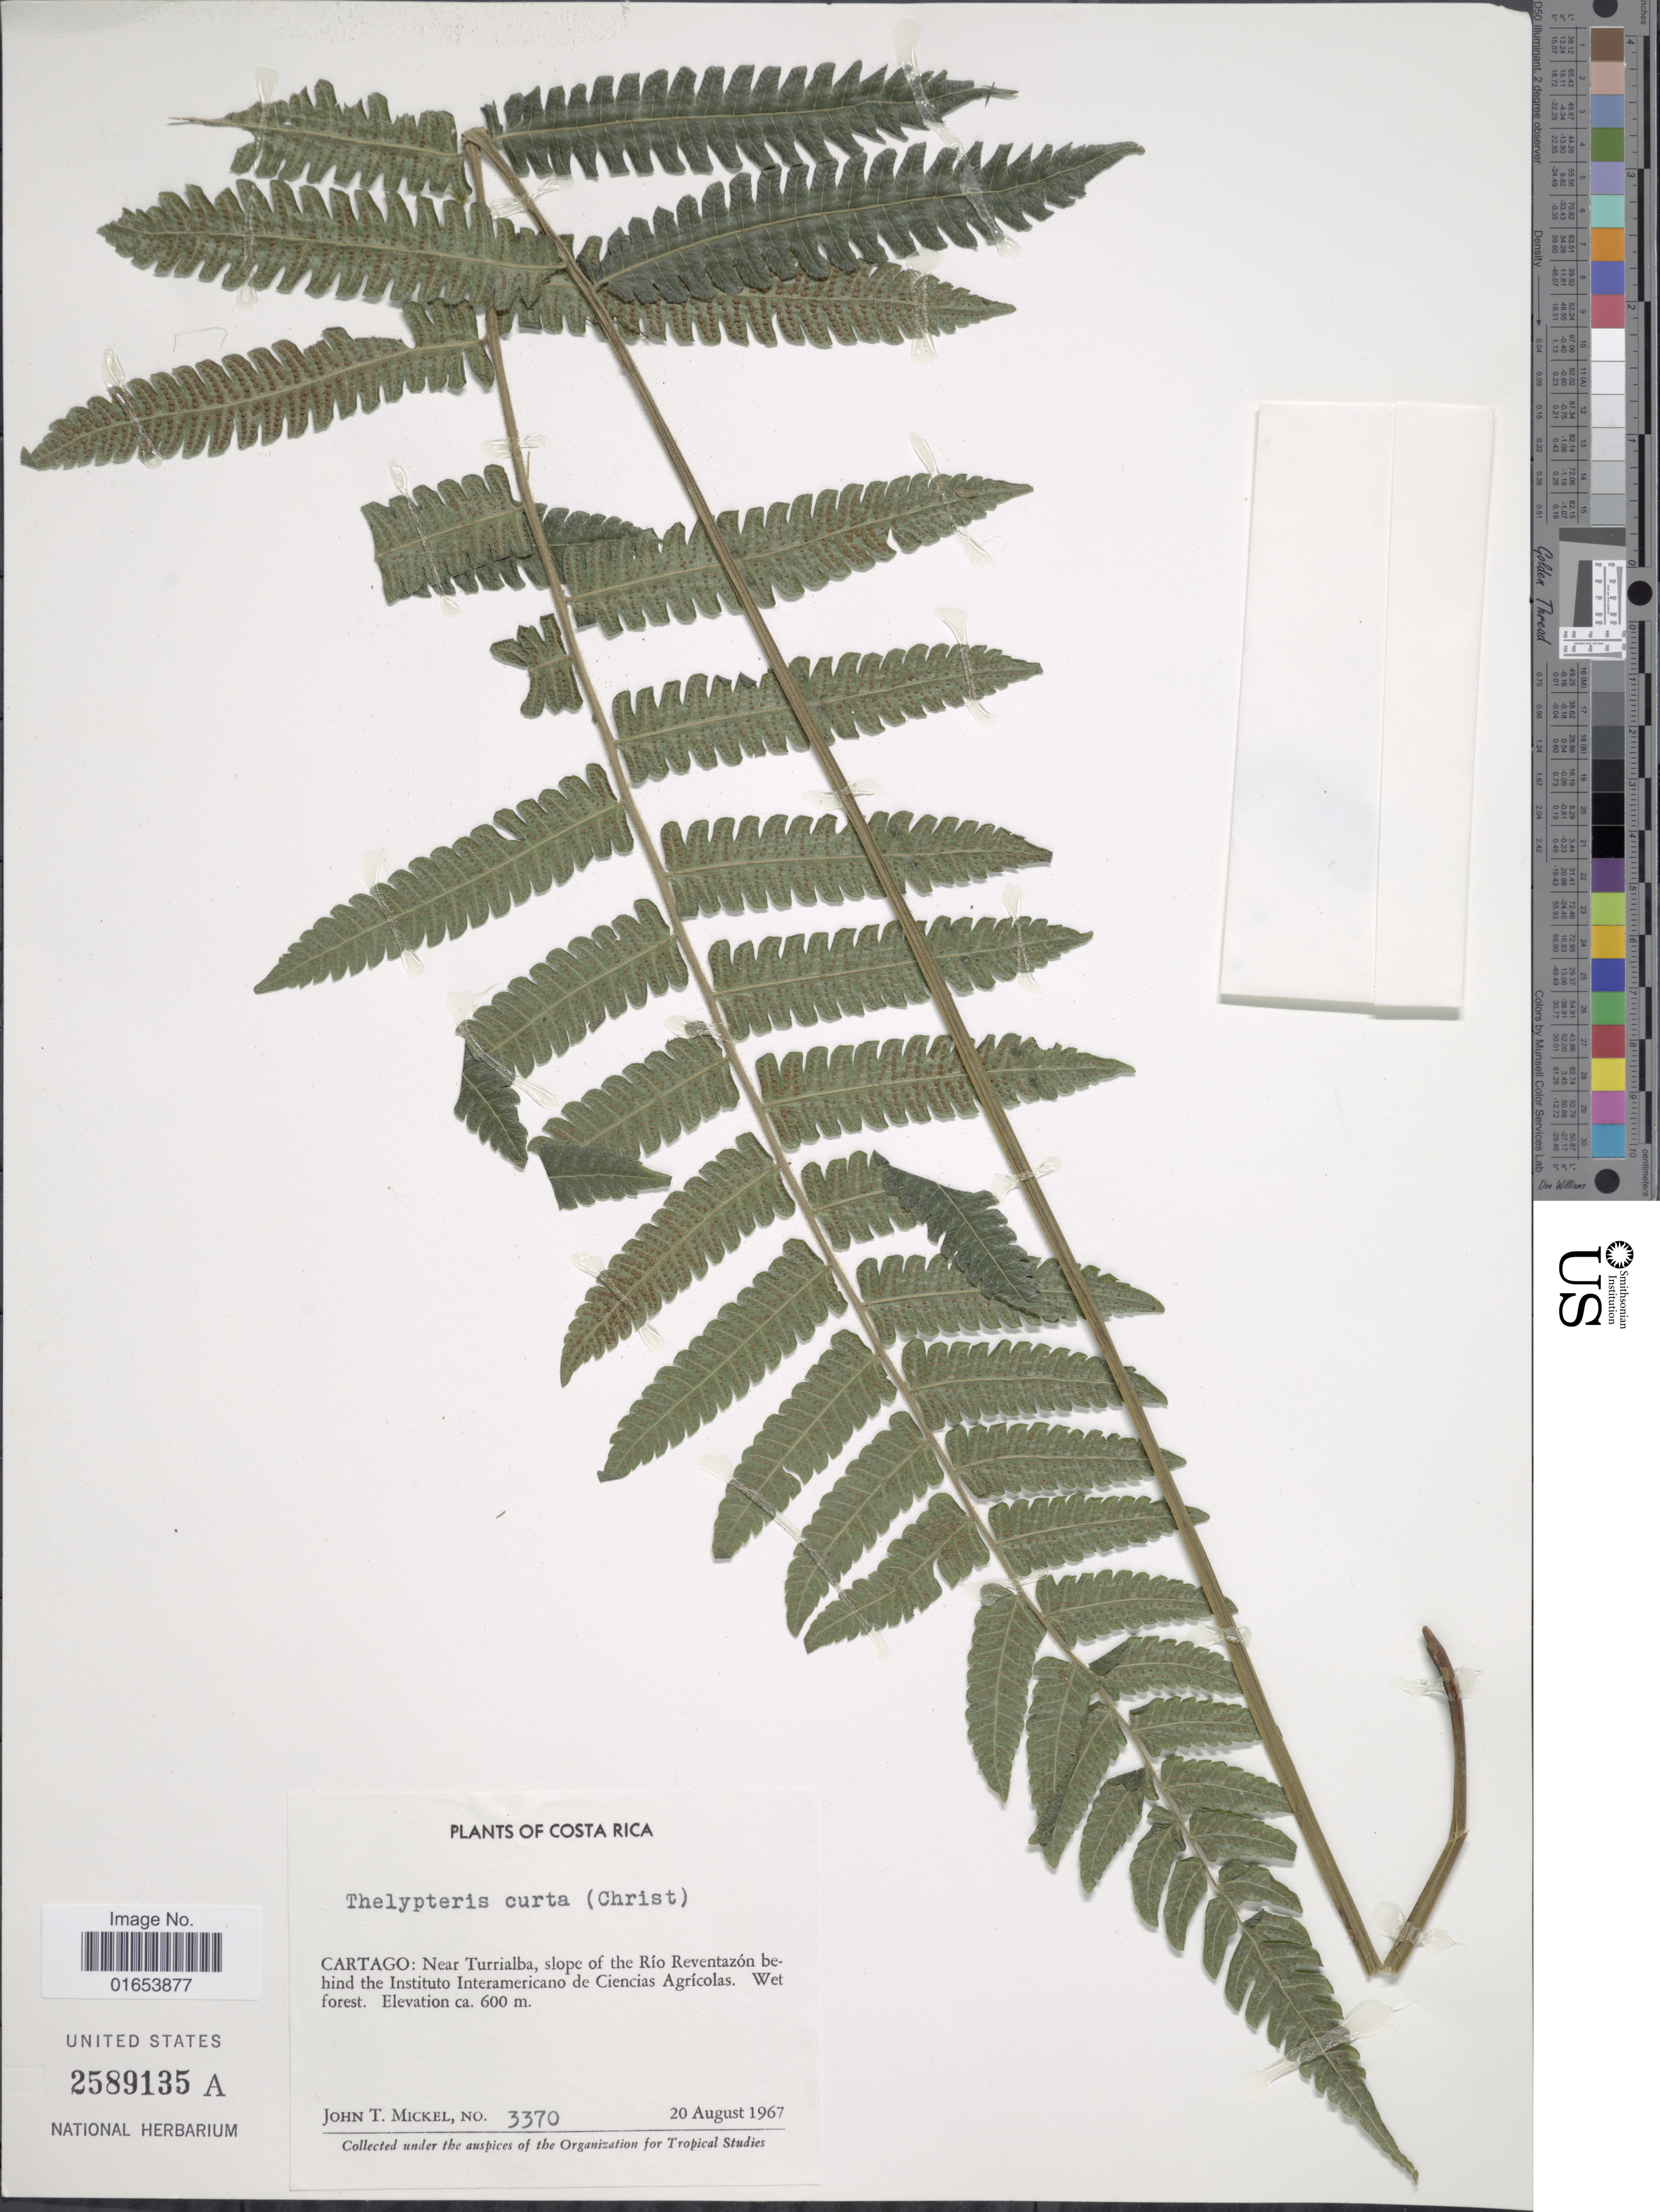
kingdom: Plantae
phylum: Tracheophyta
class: Polypodiopsida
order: Polypodiales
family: Thelypteridaceae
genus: Goniopteris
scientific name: Goniopteris curta (Christ) comb. nov., ined 2015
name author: (Christ)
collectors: J. T. Mickel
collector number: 3370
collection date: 1967-08-20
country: Costa Rica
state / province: Cartago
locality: Cartago: Near Turrialba, slope of the Rio Reventazon behind the Instituto Interamericano de Ciencas Agricolas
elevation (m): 600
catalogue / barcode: US 2589135A